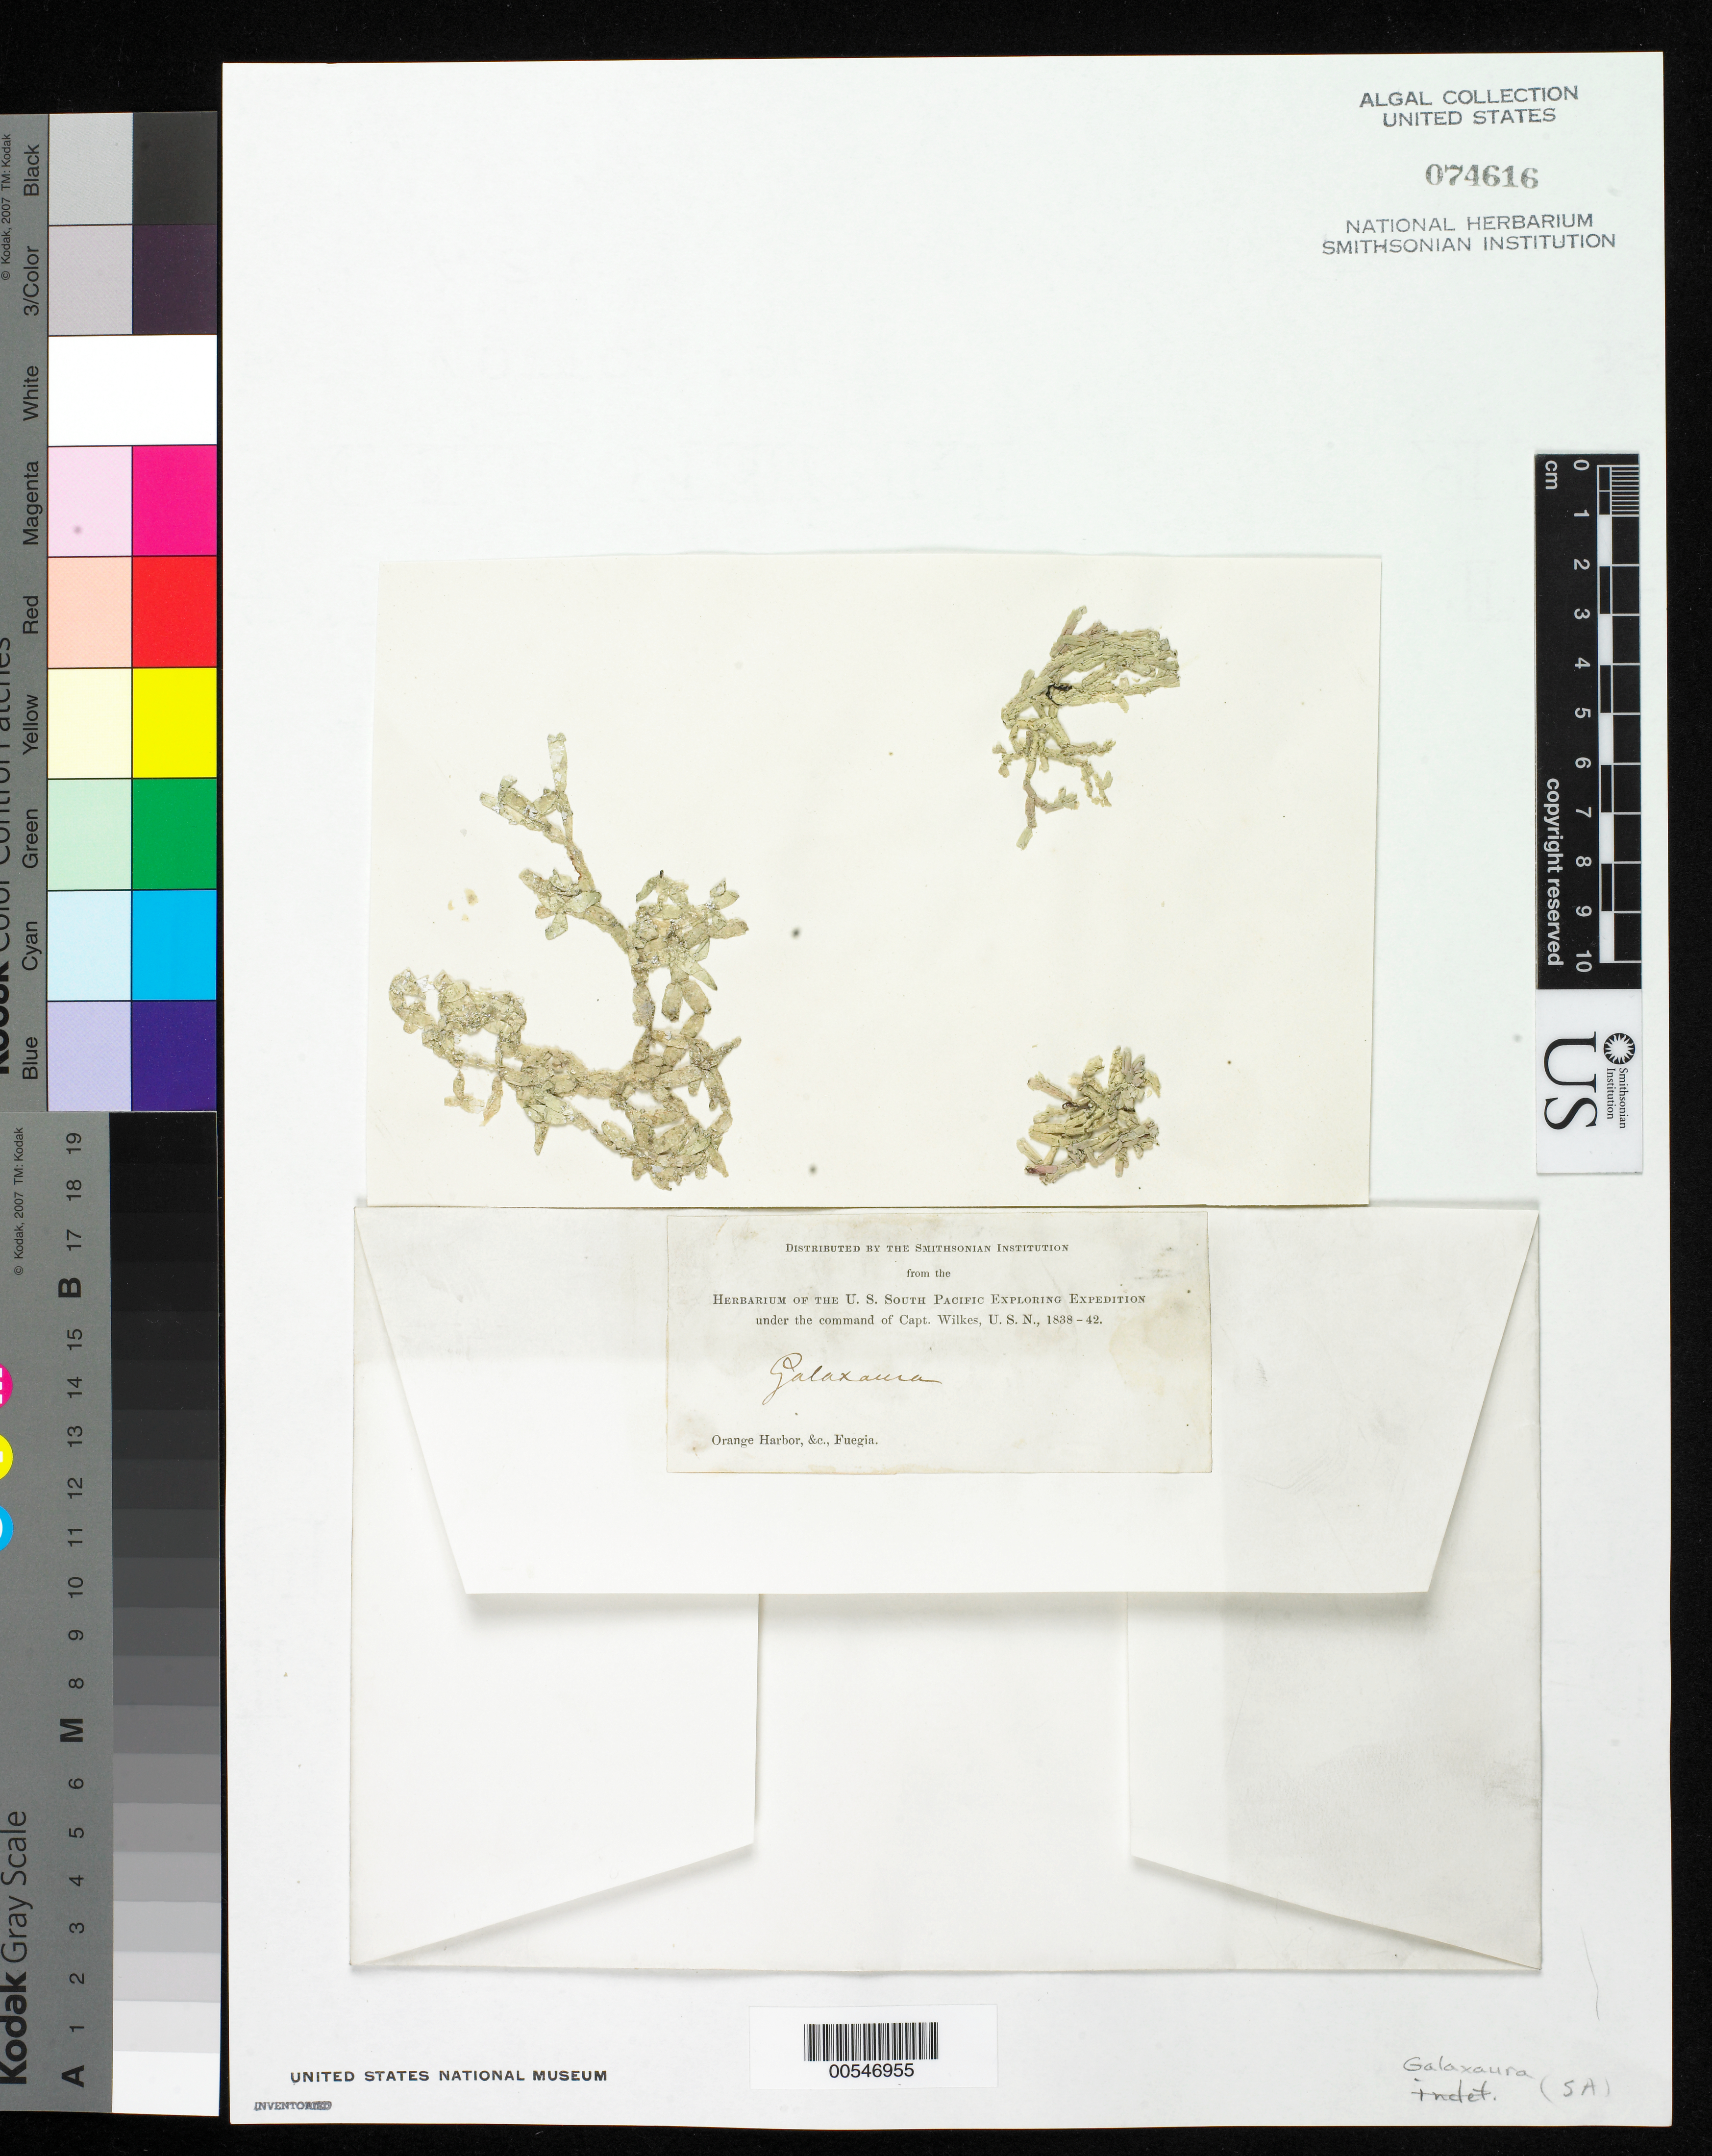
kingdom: Plantae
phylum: Rhodophyta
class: Florideophyceae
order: Nemaliales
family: Galaxauraceae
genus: Galaxaura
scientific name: Galaxaura sp.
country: Chile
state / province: Magallanes y de la Antártica Chilena (XII)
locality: Orange Harbor, etc.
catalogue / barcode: US 74616